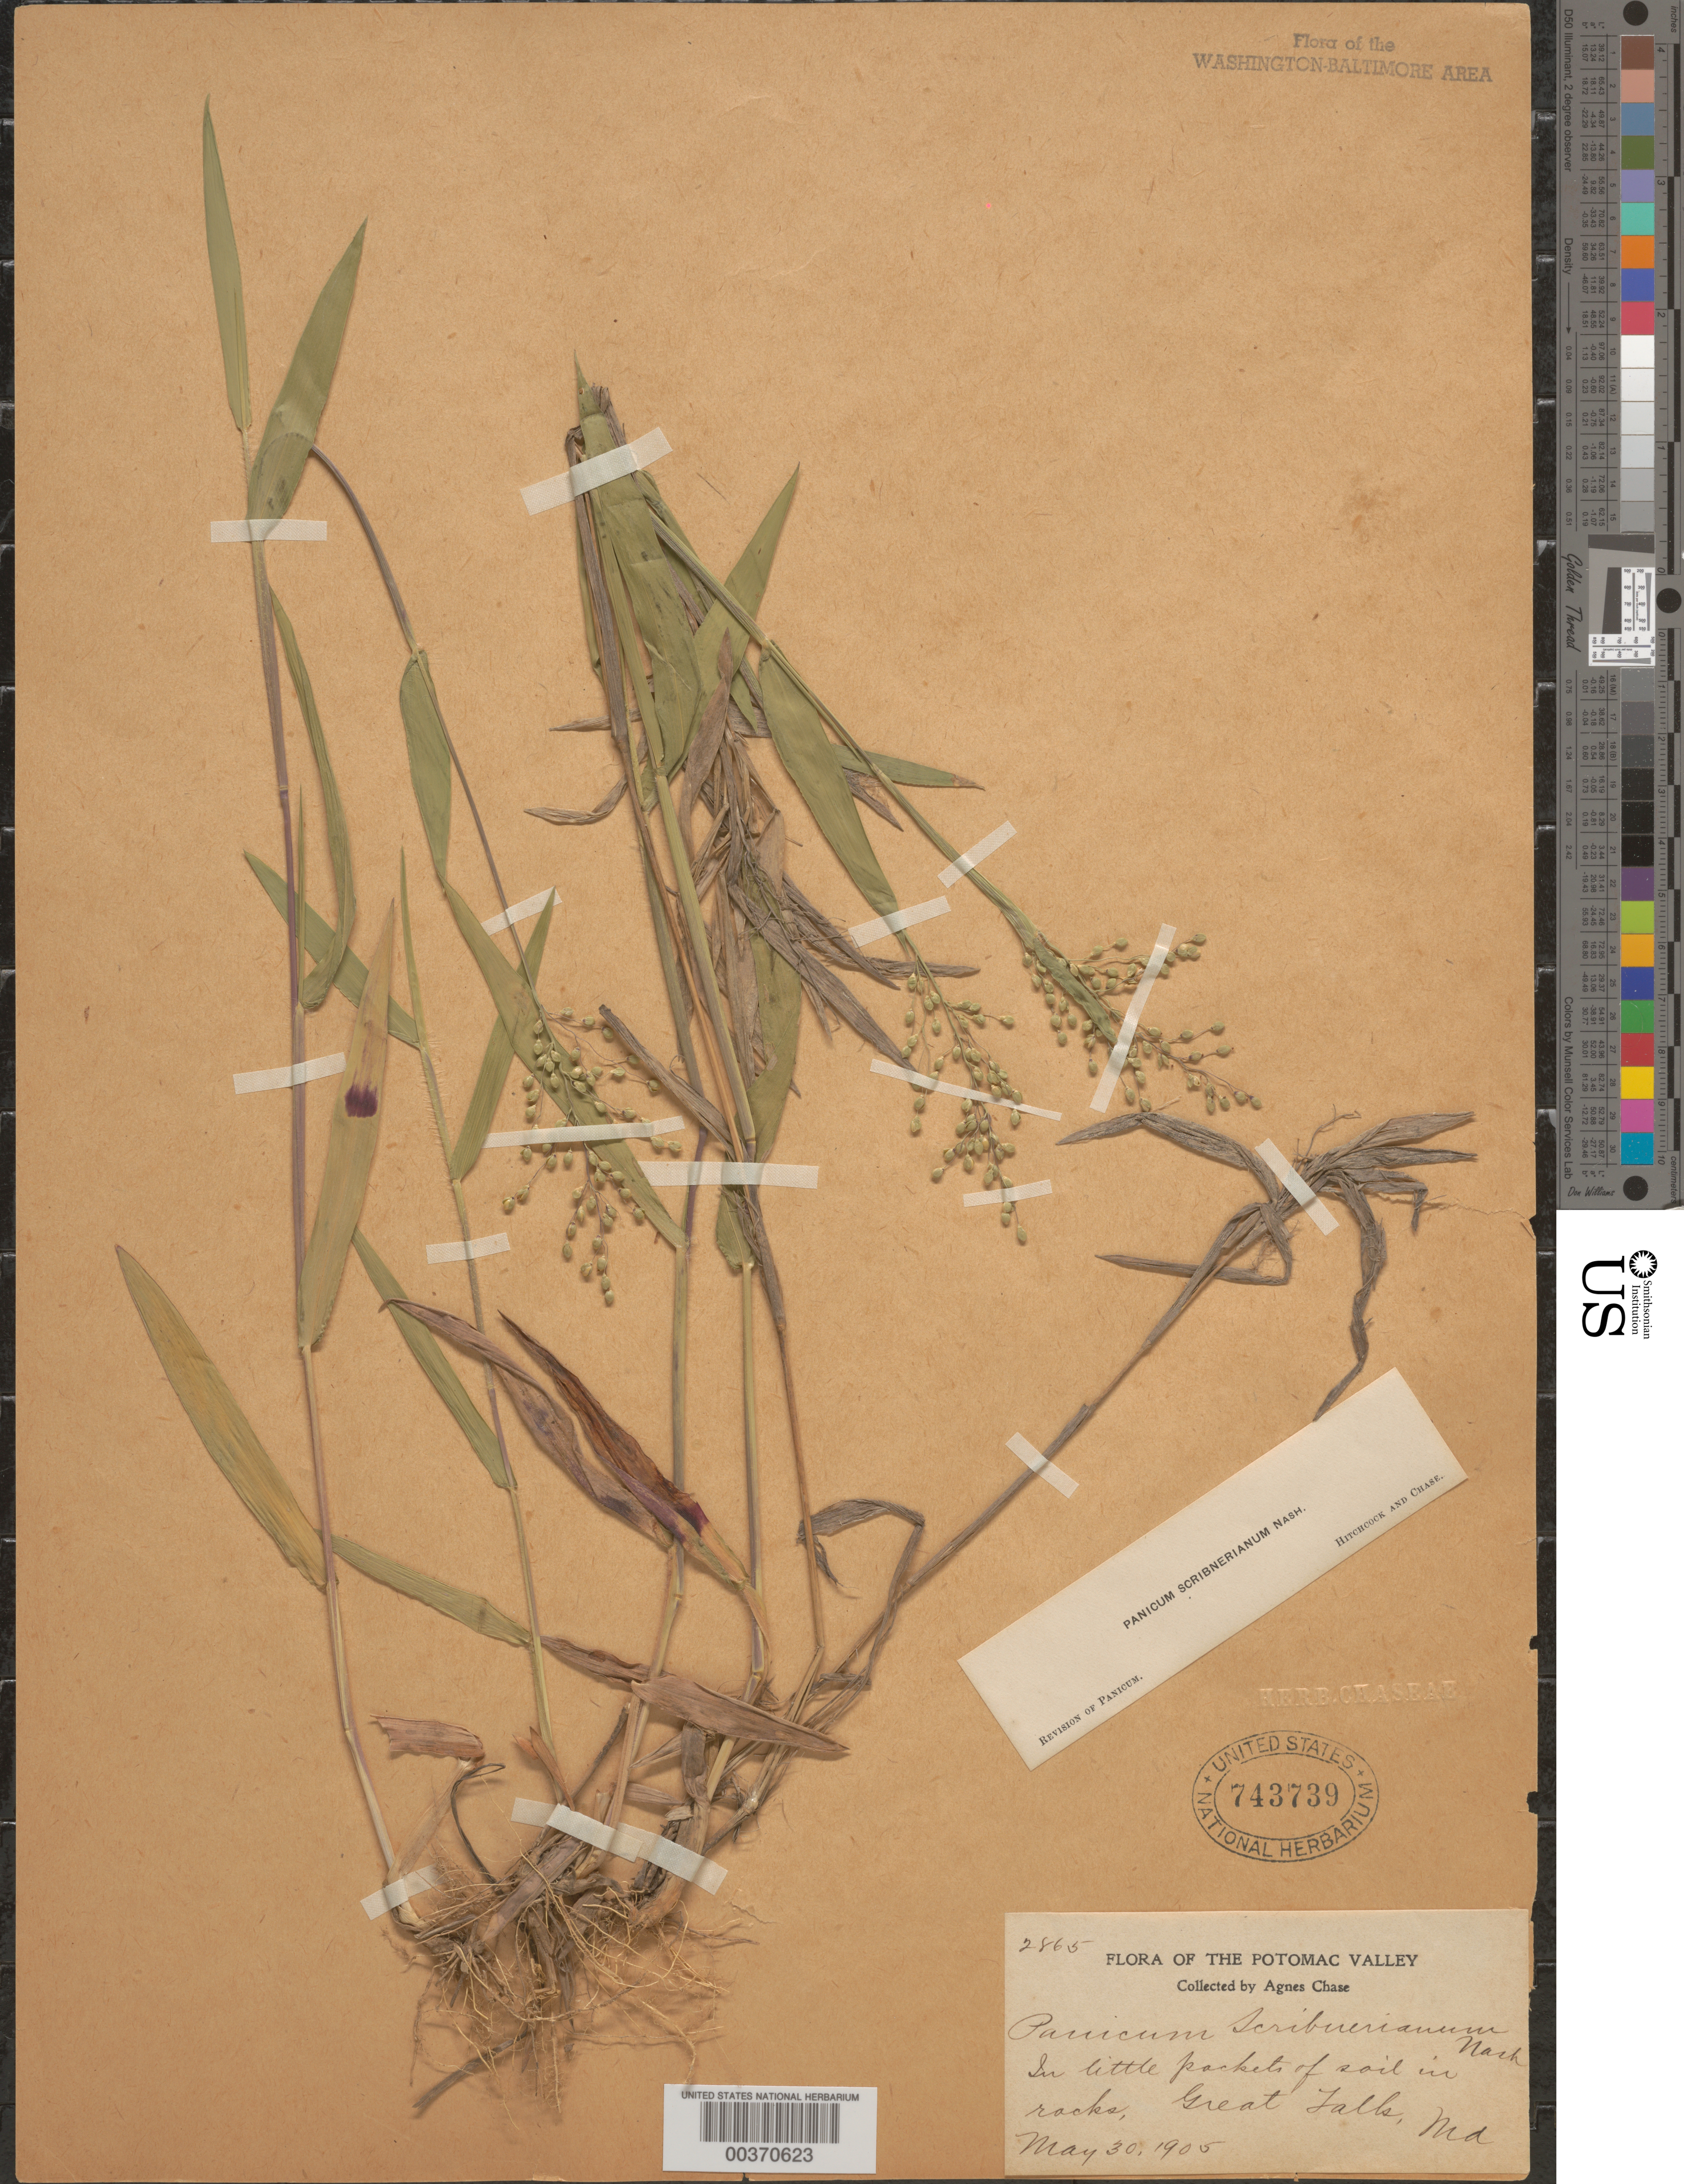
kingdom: Plantae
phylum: Tracheophyta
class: Liliopsida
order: Poales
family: Poaceae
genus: Dichanthelium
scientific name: Dichanthelium oligosanthes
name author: (Schult.) Gould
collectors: A. Chase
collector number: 2865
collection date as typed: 30 May 1905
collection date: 1905-05-30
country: United States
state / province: Maryland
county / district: Montgomery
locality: Great Falls C. & O. Canal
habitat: In little pockets of soil in rocks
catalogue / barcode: US 743739